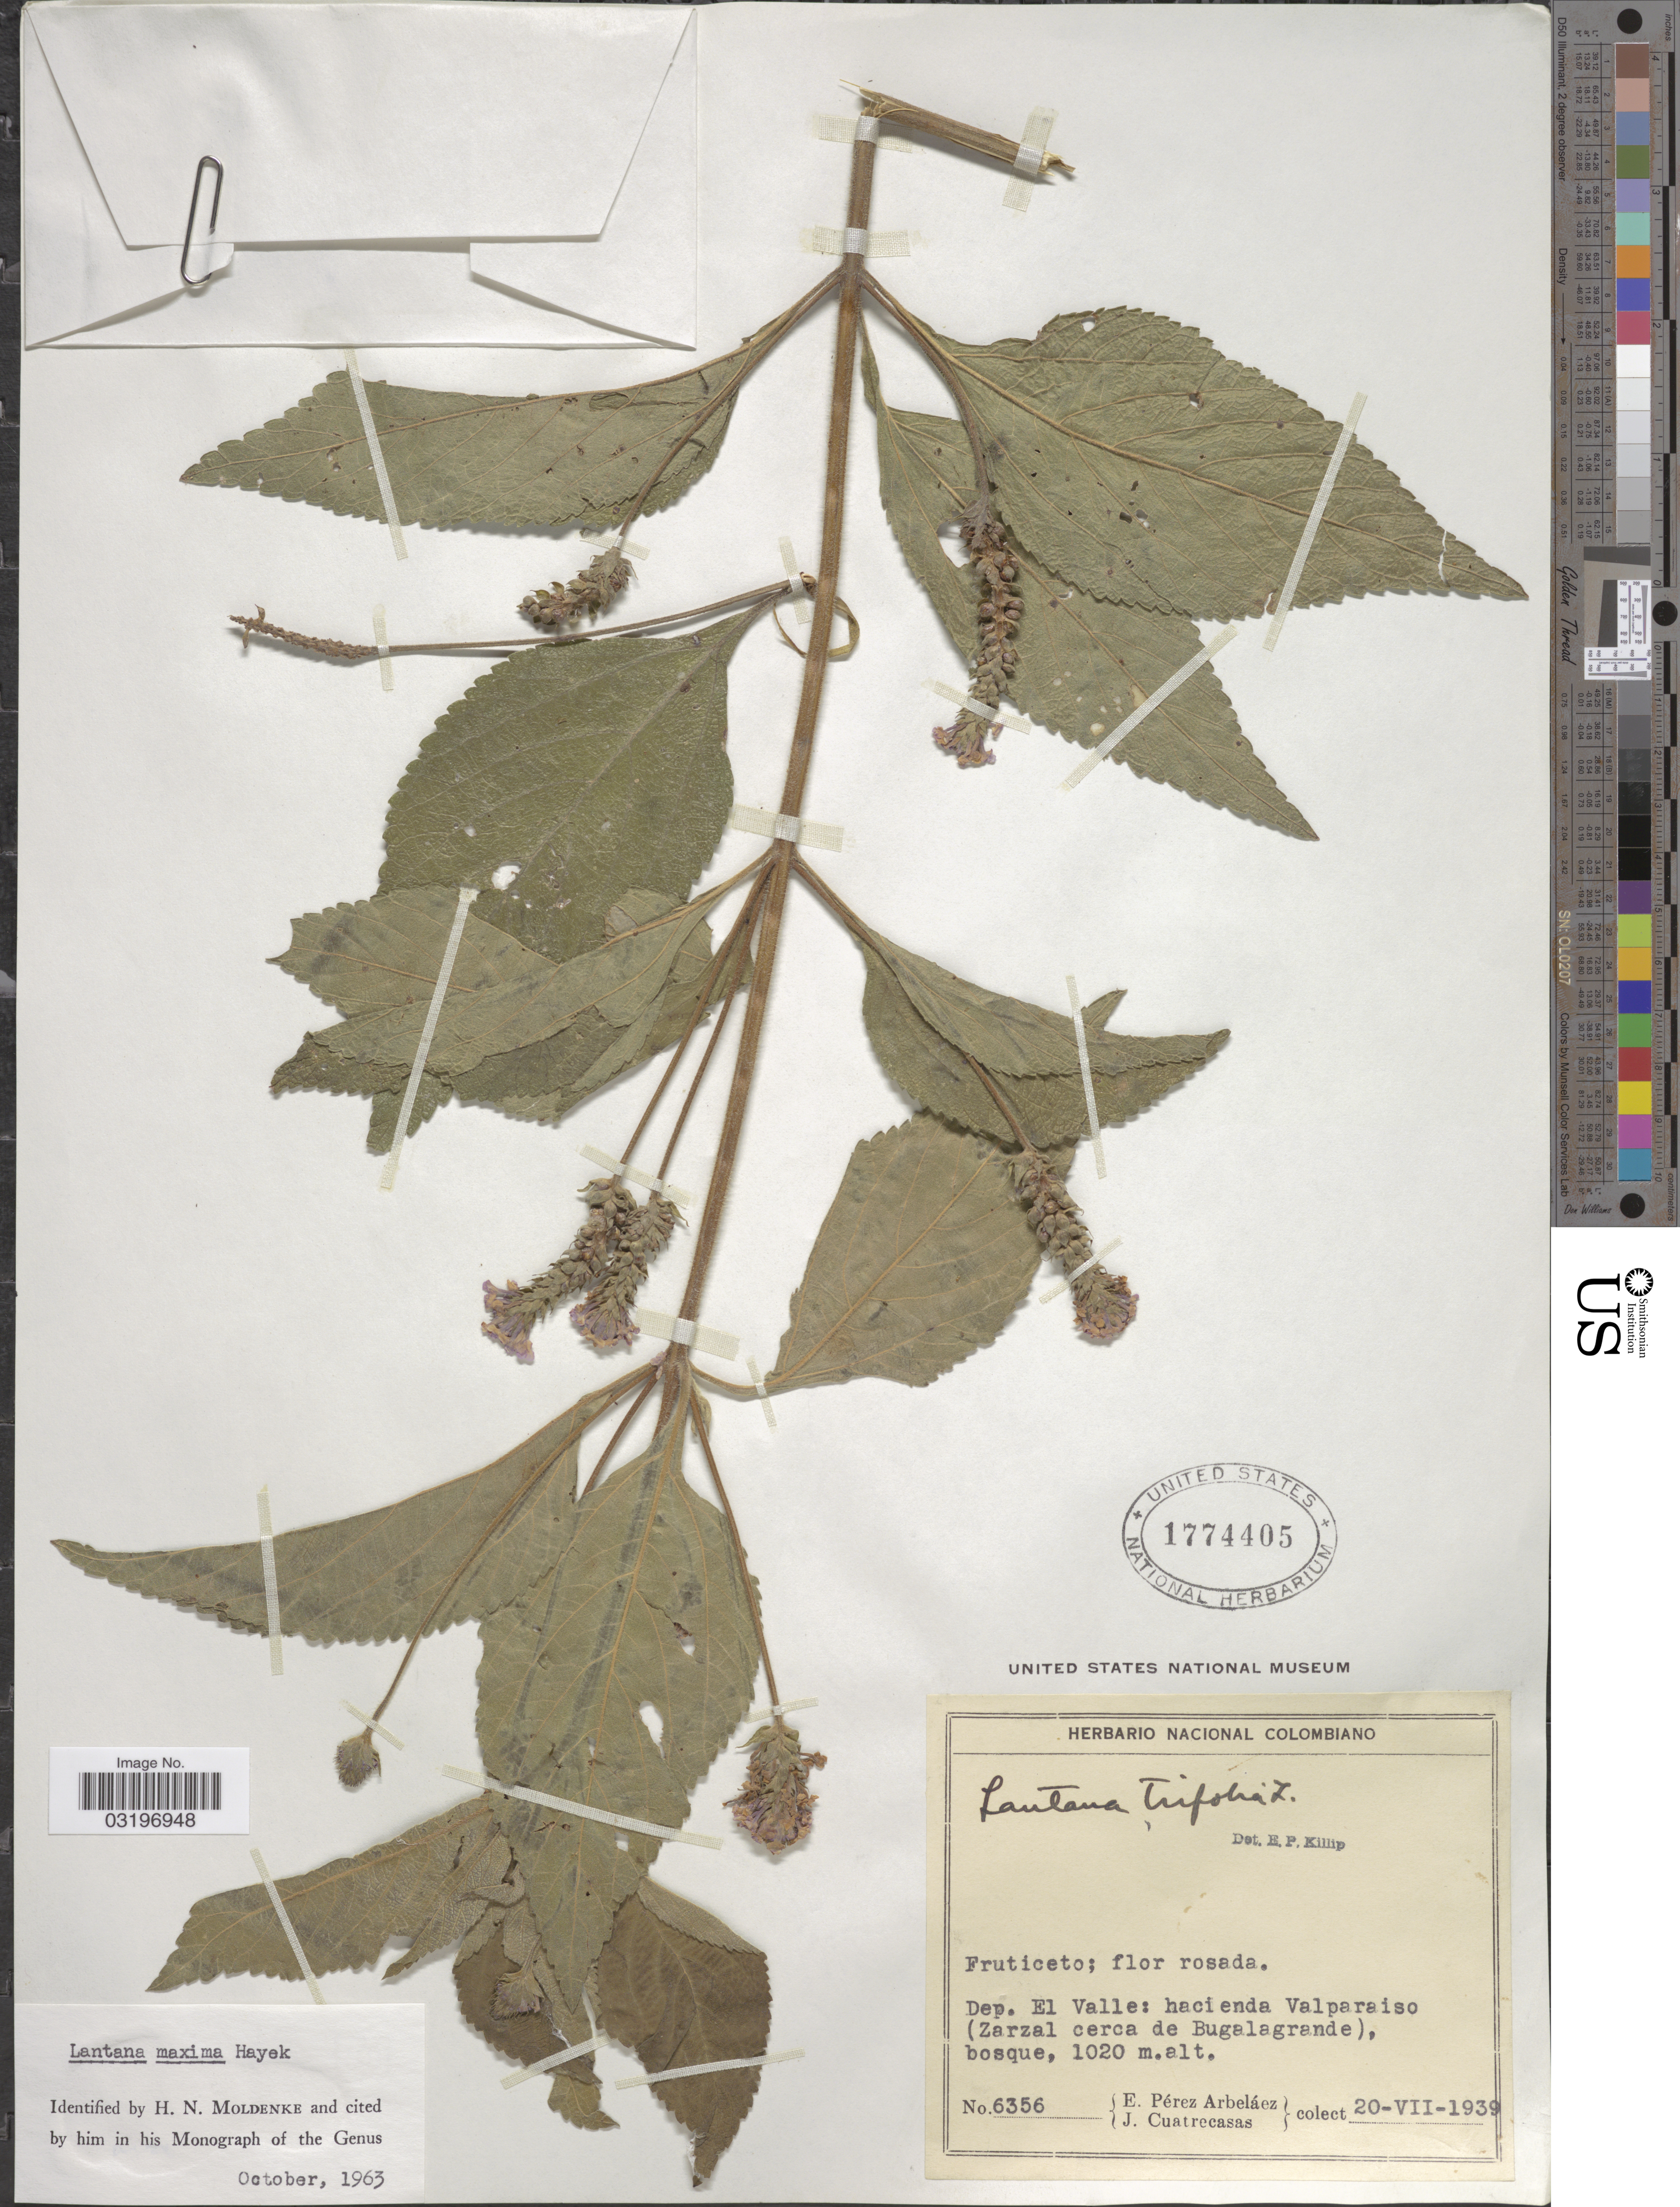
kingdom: Plantae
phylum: Tracheophyta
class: Magnoliopsida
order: Lamiales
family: Verbenaceae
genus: Lantana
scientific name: Lantana maxima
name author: Hayek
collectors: E. Pérez Arbeláez & J. Cuatrecasas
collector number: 6356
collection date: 1939-07-20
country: Colombia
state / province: Valle del Cauca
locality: Dep. El Valle: hacienda Valparaiso (Zarzal cerca de Bugalagrande).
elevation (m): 1020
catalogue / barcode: US 1774405